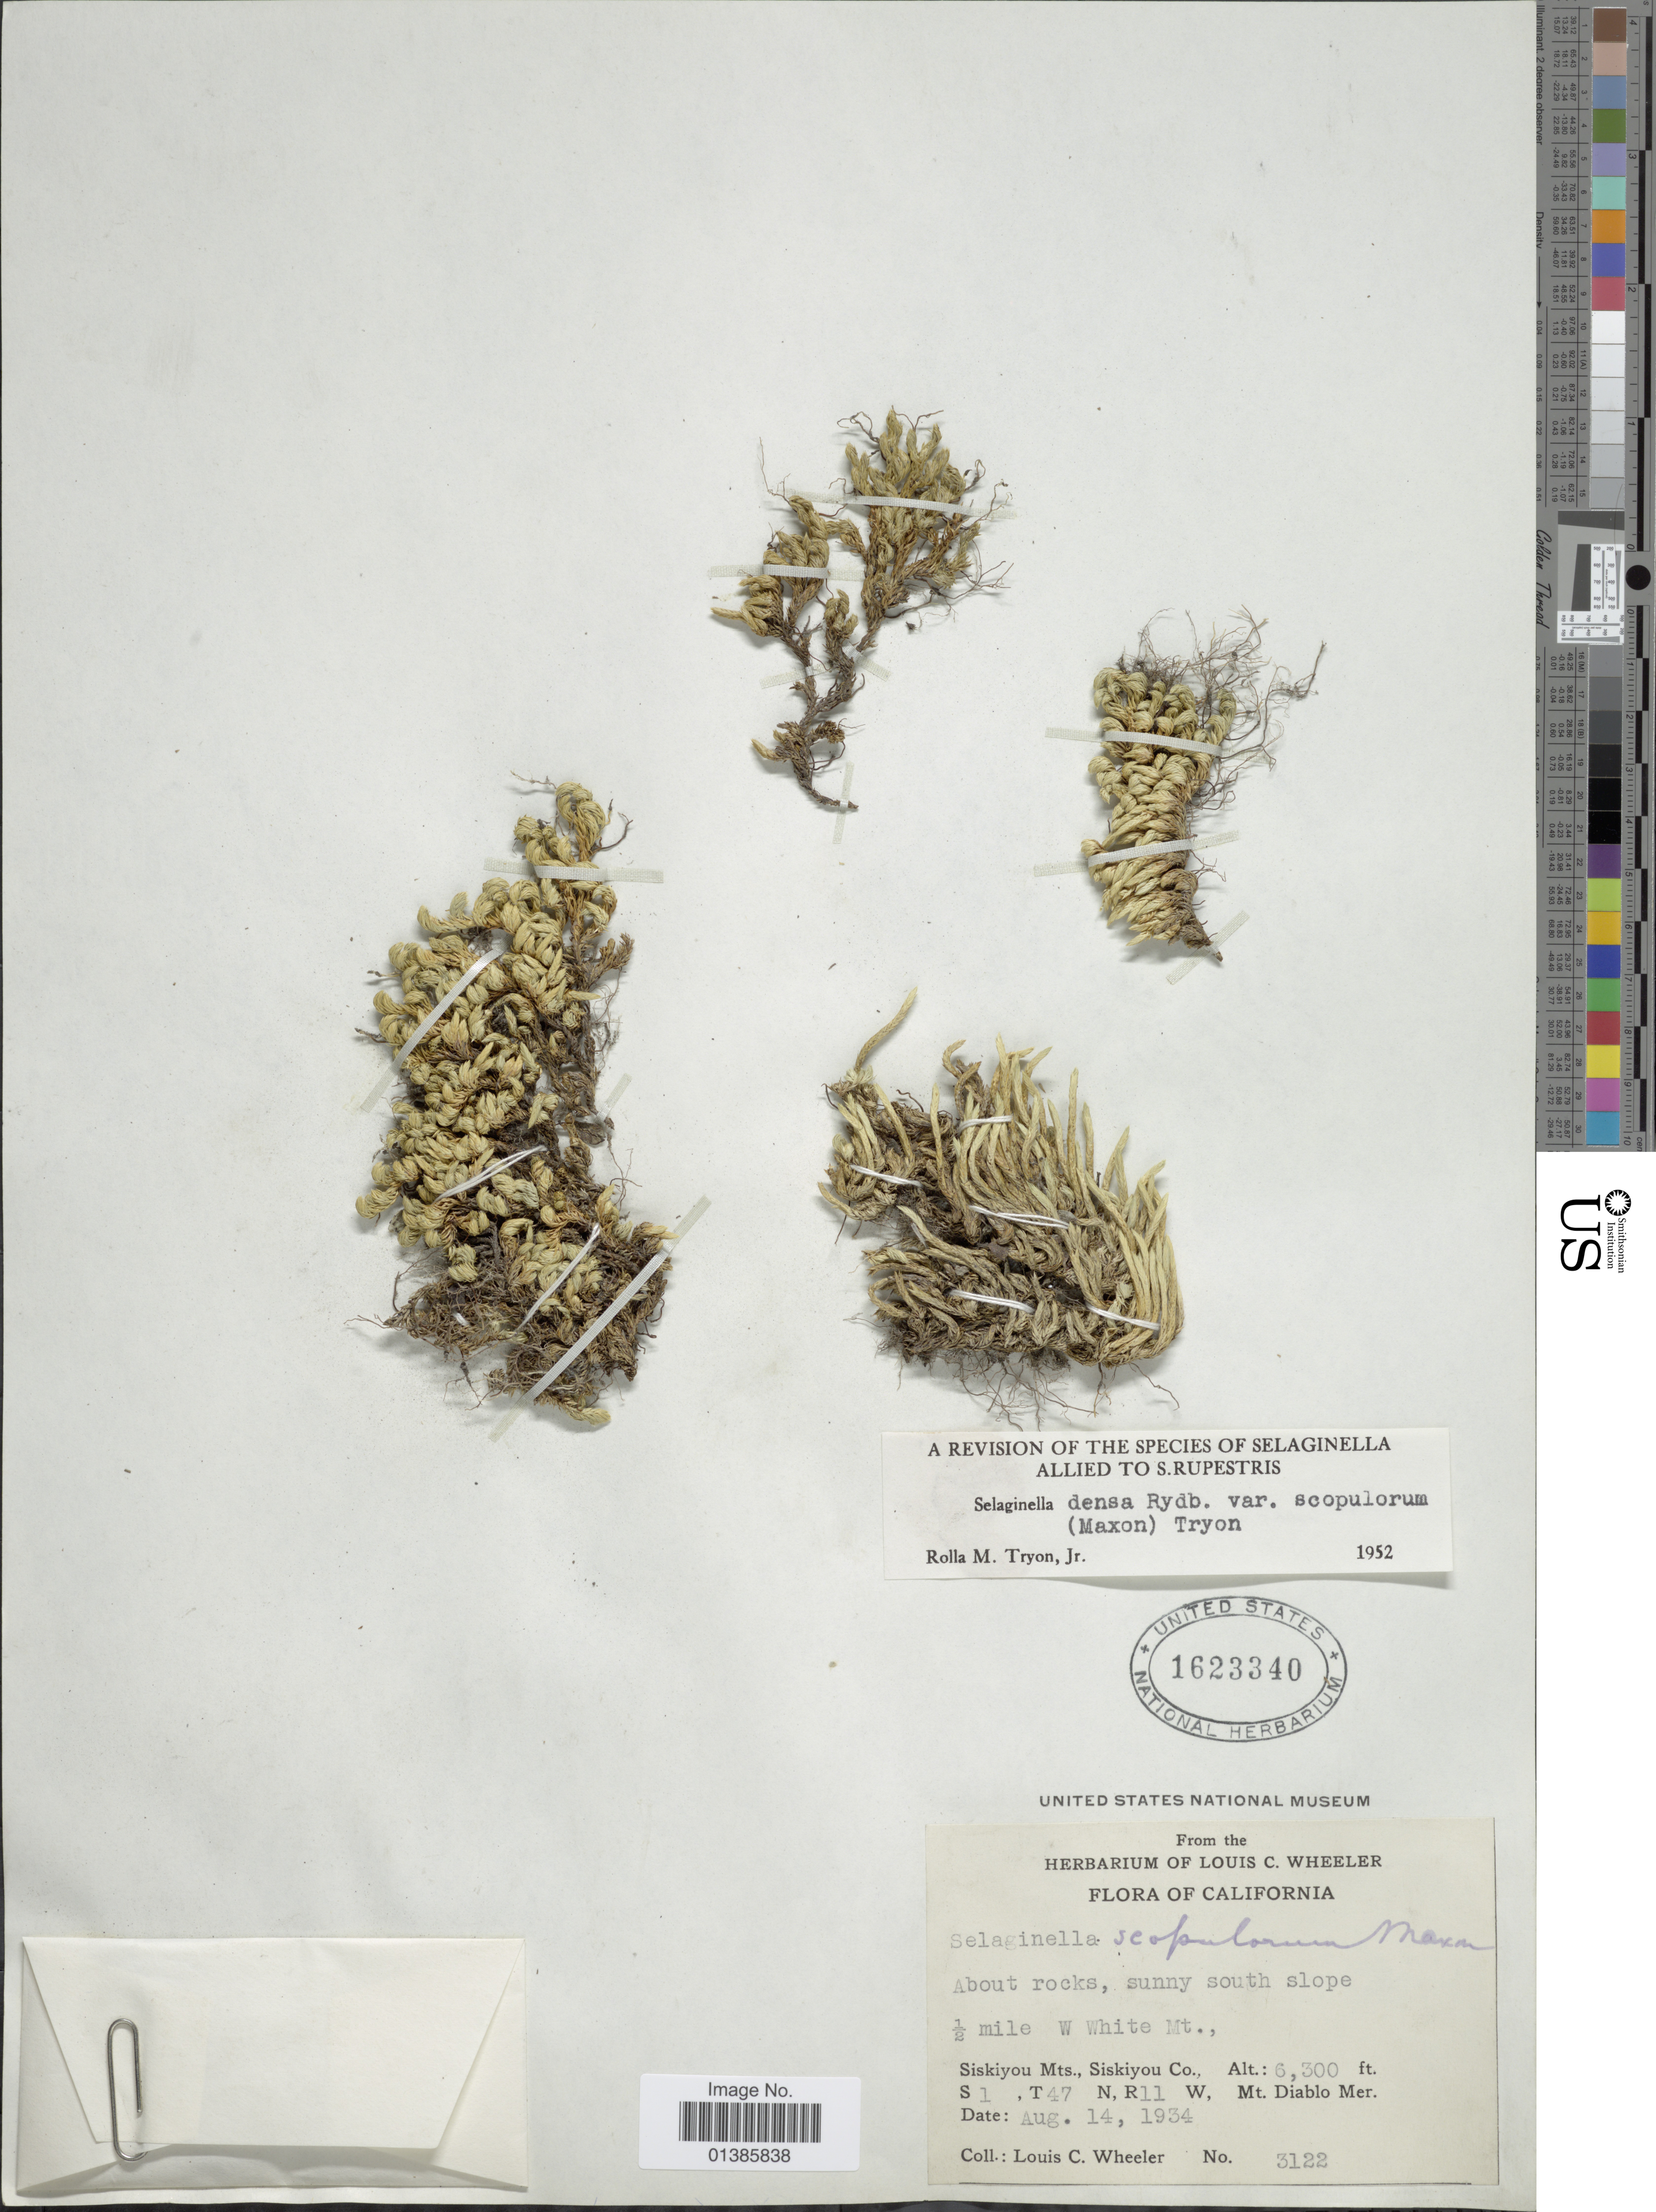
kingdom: Plantae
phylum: Tracheophyta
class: Lycopodiopsida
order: Selaginellales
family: Selaginellaceae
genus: Selaginella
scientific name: Selaginella densa var. scopulorum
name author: (Maxon) R.M. Tryon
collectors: L. C. Wheeler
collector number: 3122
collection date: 1934-08-14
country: United States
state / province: California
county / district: Siskiyou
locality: About rocks, sunny south slope ½ mile W White Mt., Siskiyou Mts., Siskiyou Co., S 1, T47 N, R11 W, Mt. Diablo Mer.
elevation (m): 1920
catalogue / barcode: US 1623340